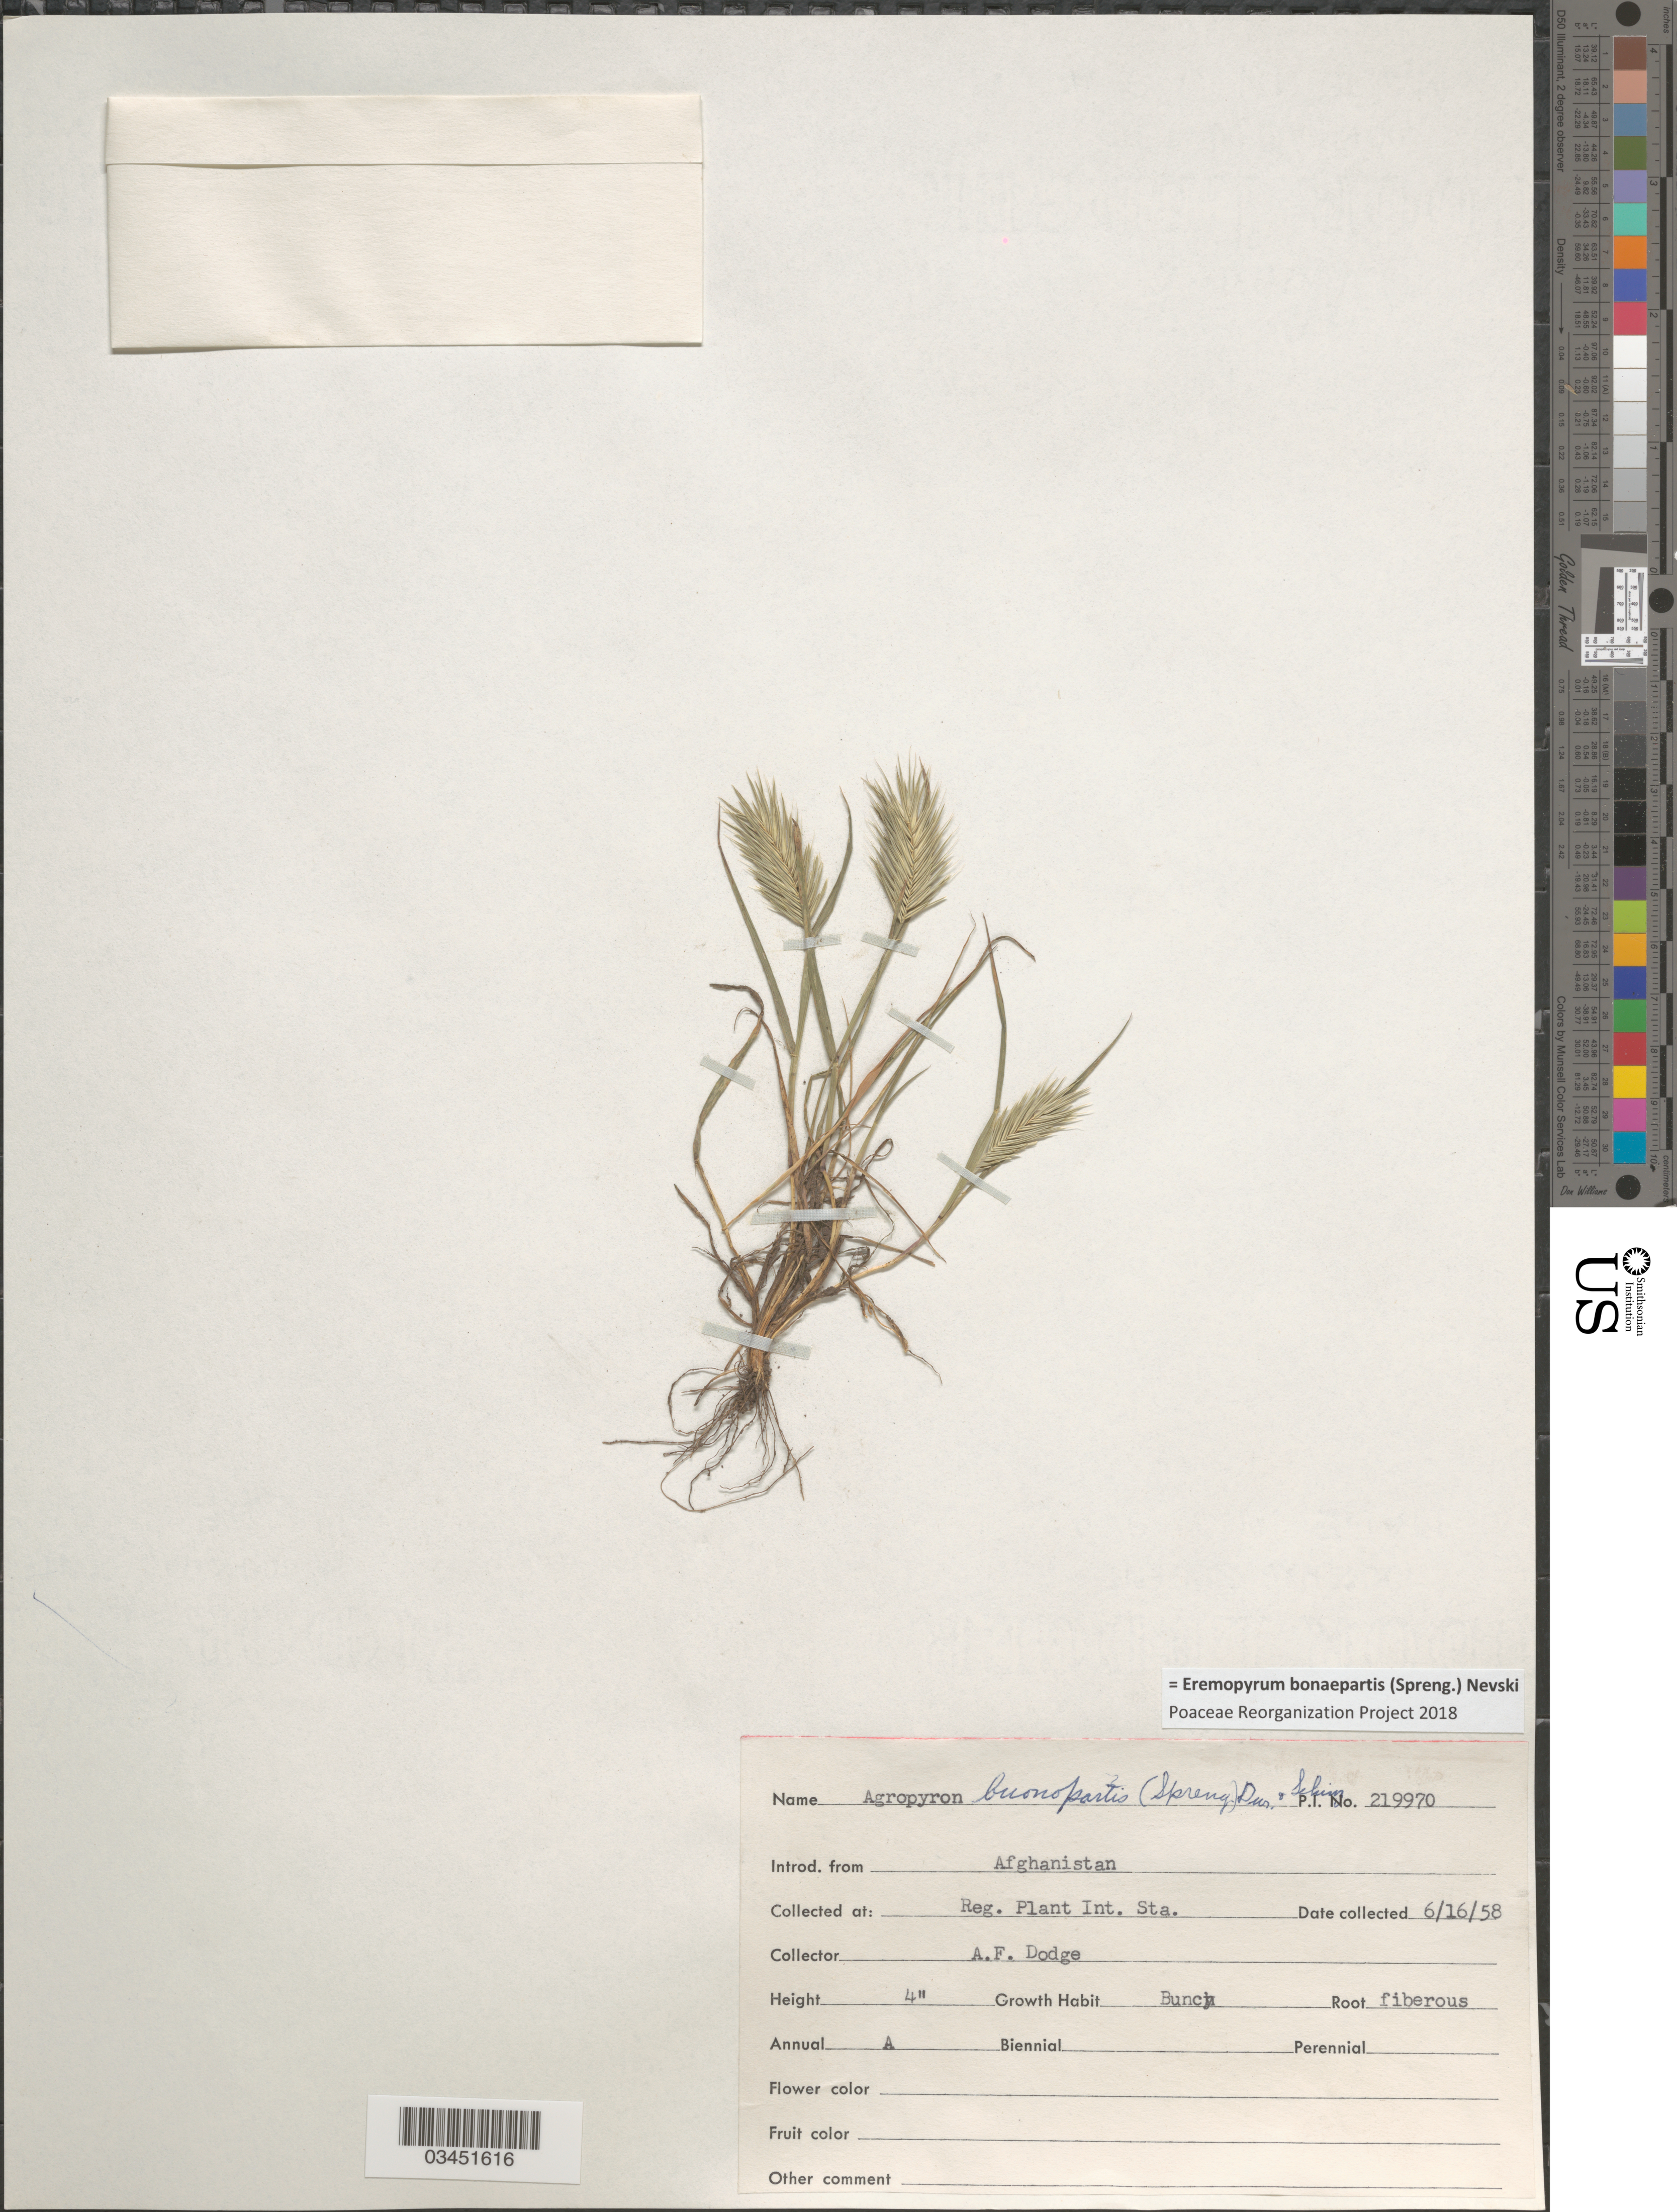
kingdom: Plantae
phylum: Tracheophyta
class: Liliopsida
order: Poales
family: Poaceae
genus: Eremopyrum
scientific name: Eremopyrum bonaepartis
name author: (Spreng.) Nevski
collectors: A. Dodge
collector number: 219970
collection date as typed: Transcribed d/m/y: 16/6/58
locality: Reg. Plant Int. Sta.